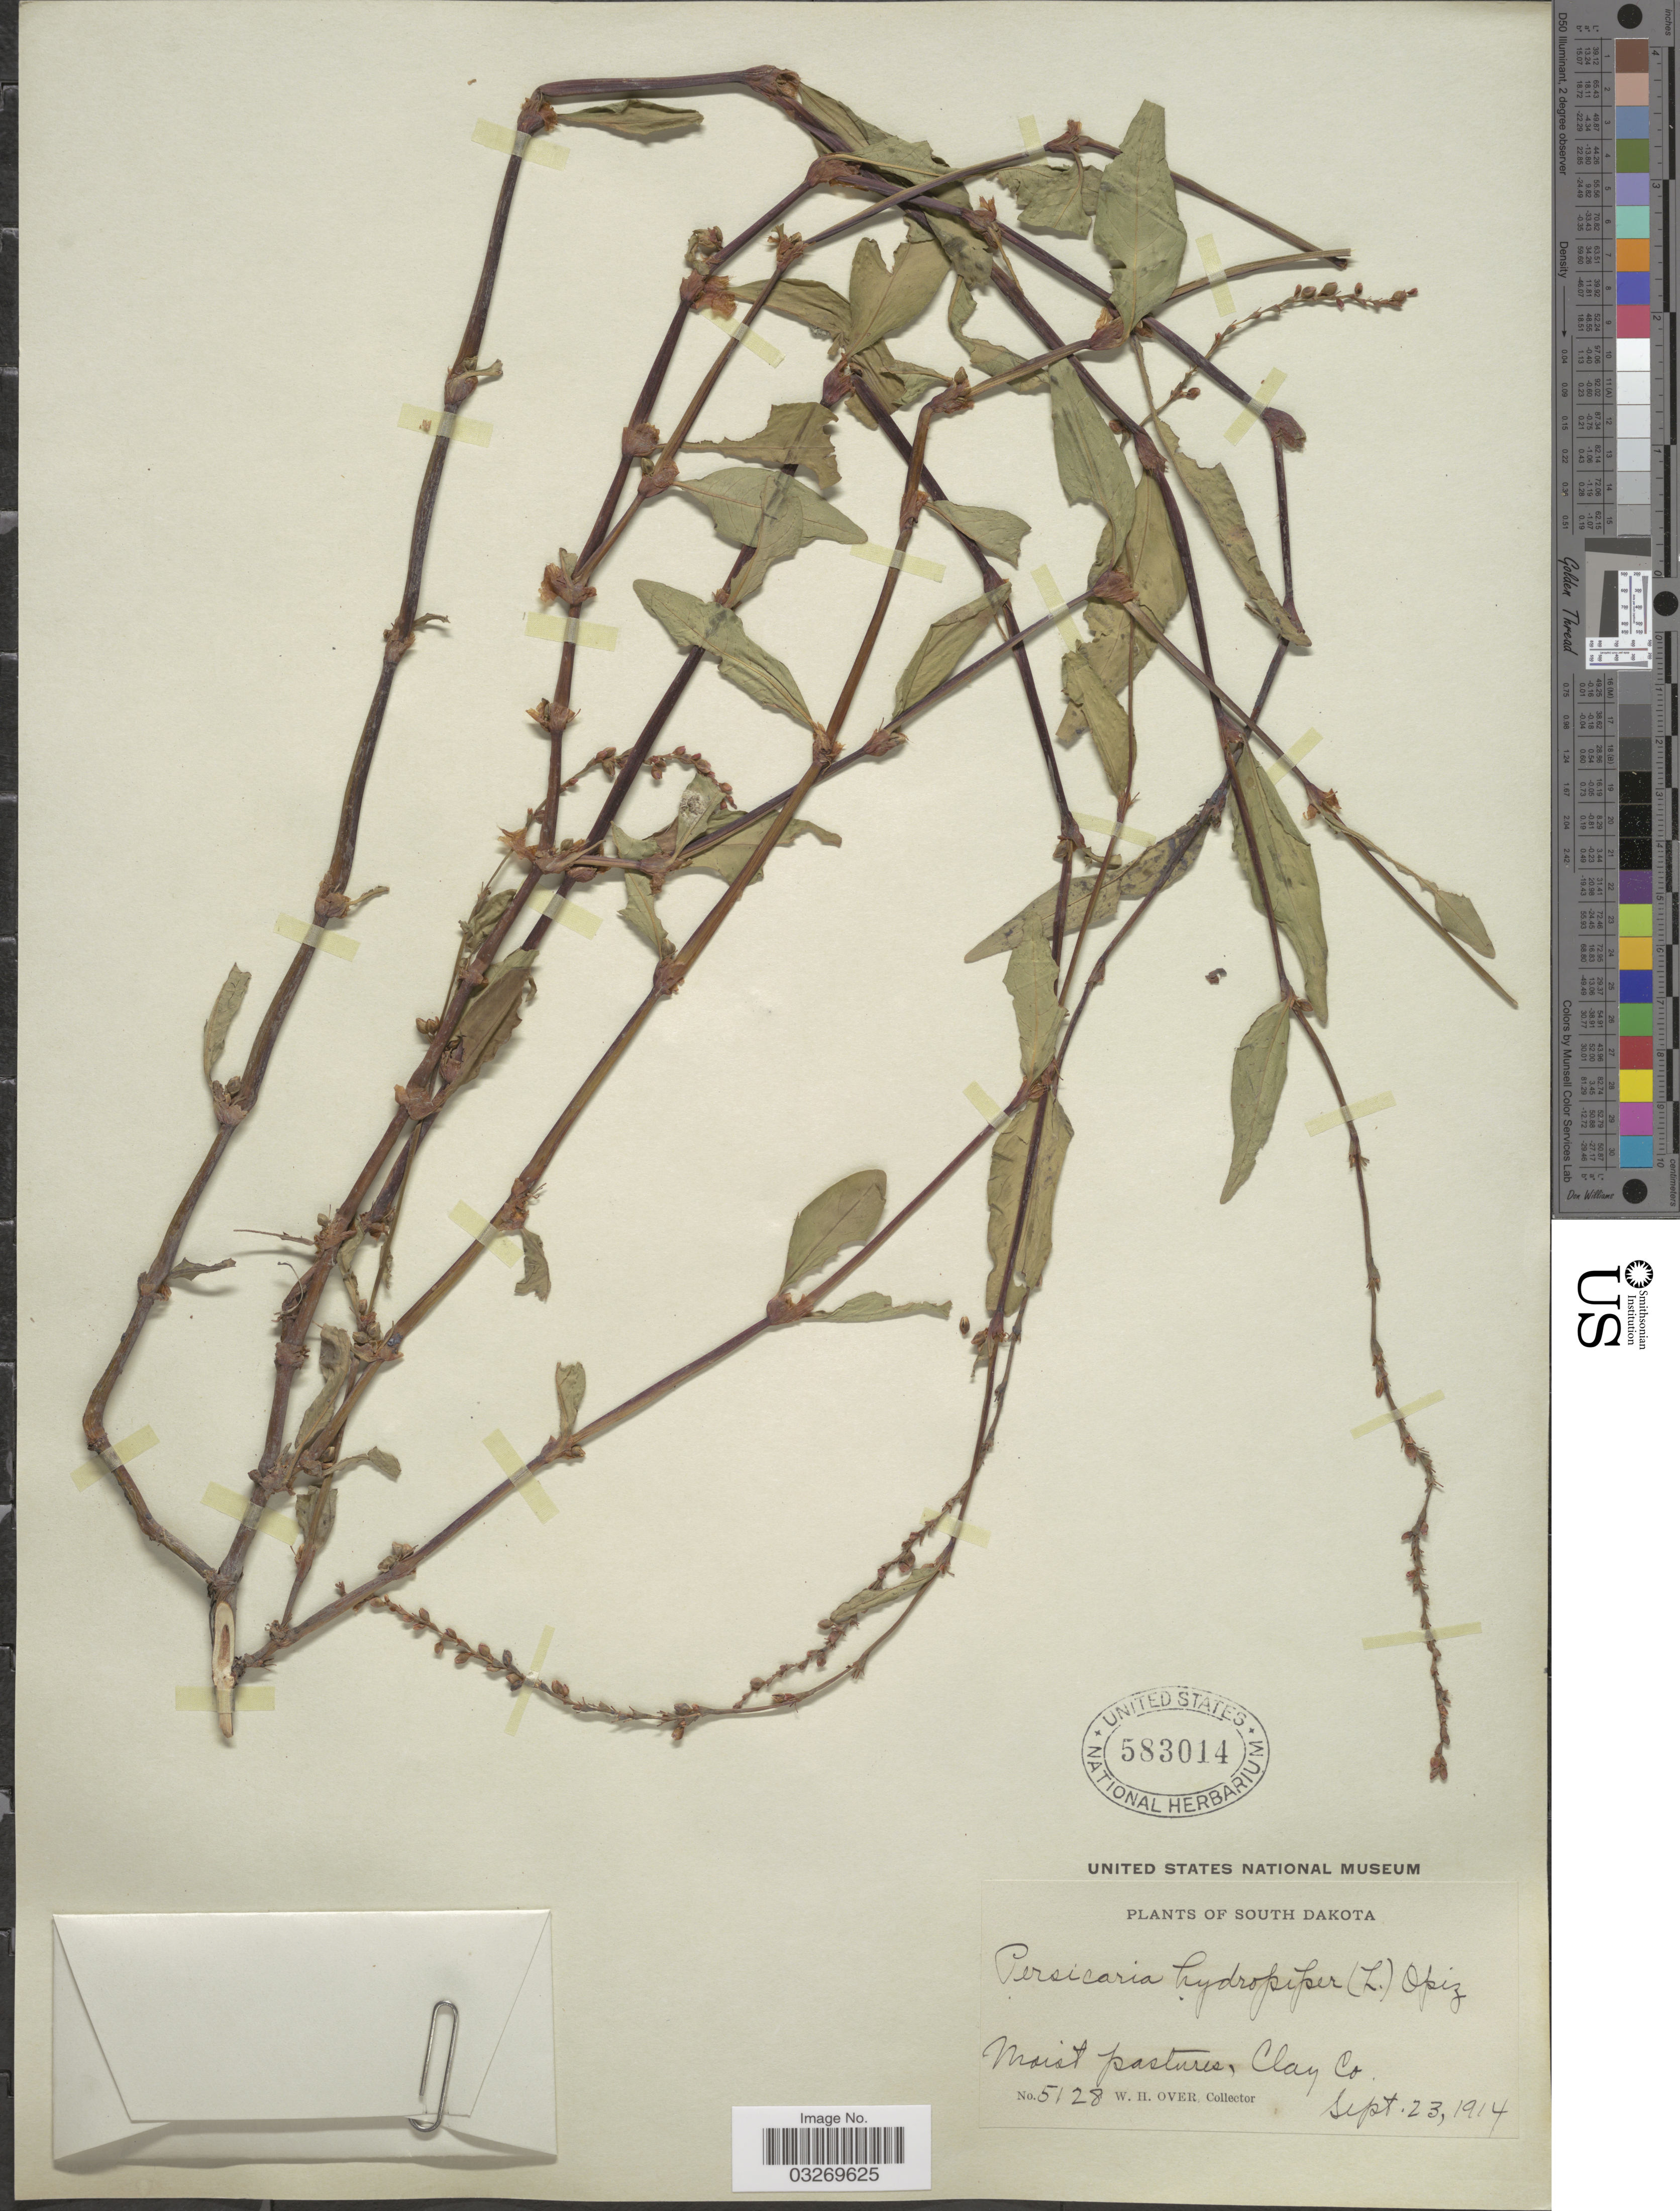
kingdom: Plantae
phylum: Tracheophyta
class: Magnoliopsida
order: Caryophyllales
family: Polygonaceae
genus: Persicaria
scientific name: Persicaria hydropiper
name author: (L.) Delarbre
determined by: Atha, D. E.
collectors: W. Over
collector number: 5128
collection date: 1914-09-23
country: United States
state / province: South Dakota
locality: Moist pastures, Clay Co.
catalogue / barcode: US 583014